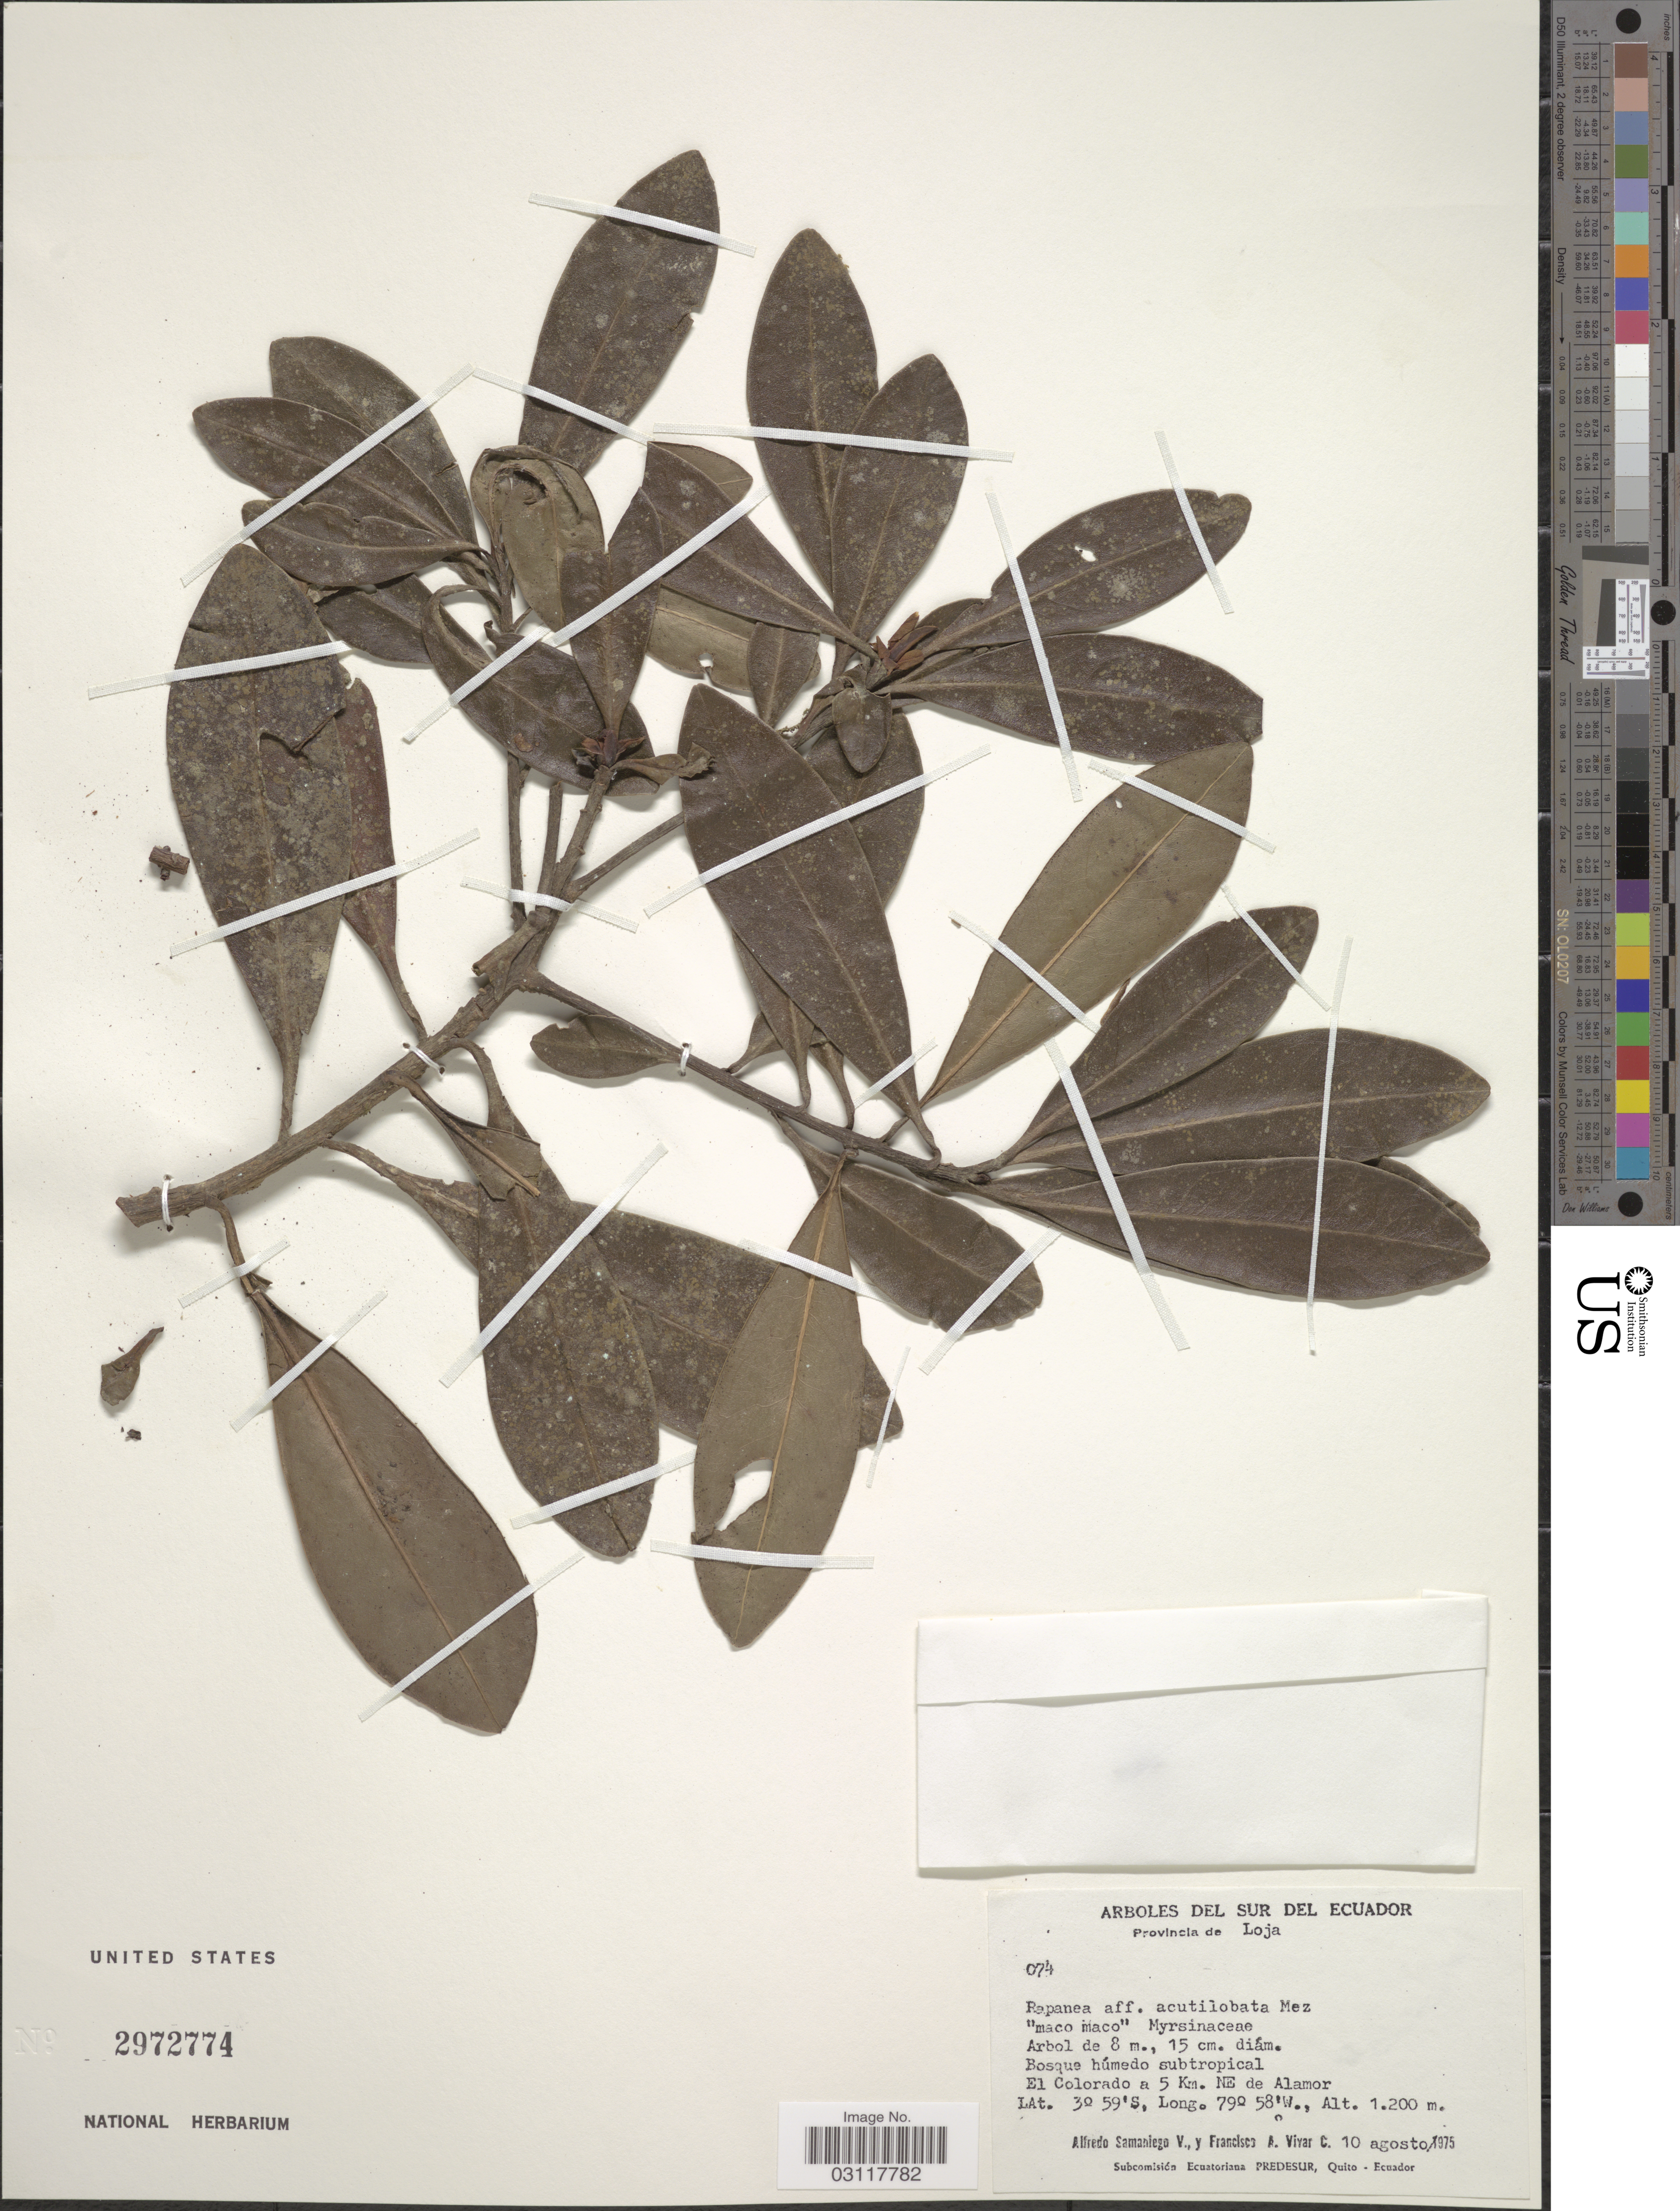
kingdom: Plantae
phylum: Tracheophyta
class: Magnoliopsida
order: Ericales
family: Primulaceae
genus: Rapanea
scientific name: Rapanea acutiloba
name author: Mez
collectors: A. Samaniego & F. A. Vivar C.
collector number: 074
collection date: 1975-08-10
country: Ecuador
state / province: Loja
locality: Sur del Ecuador. El Colorado a 5 Km. NE de Alamor.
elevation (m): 1200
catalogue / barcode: US 2972774